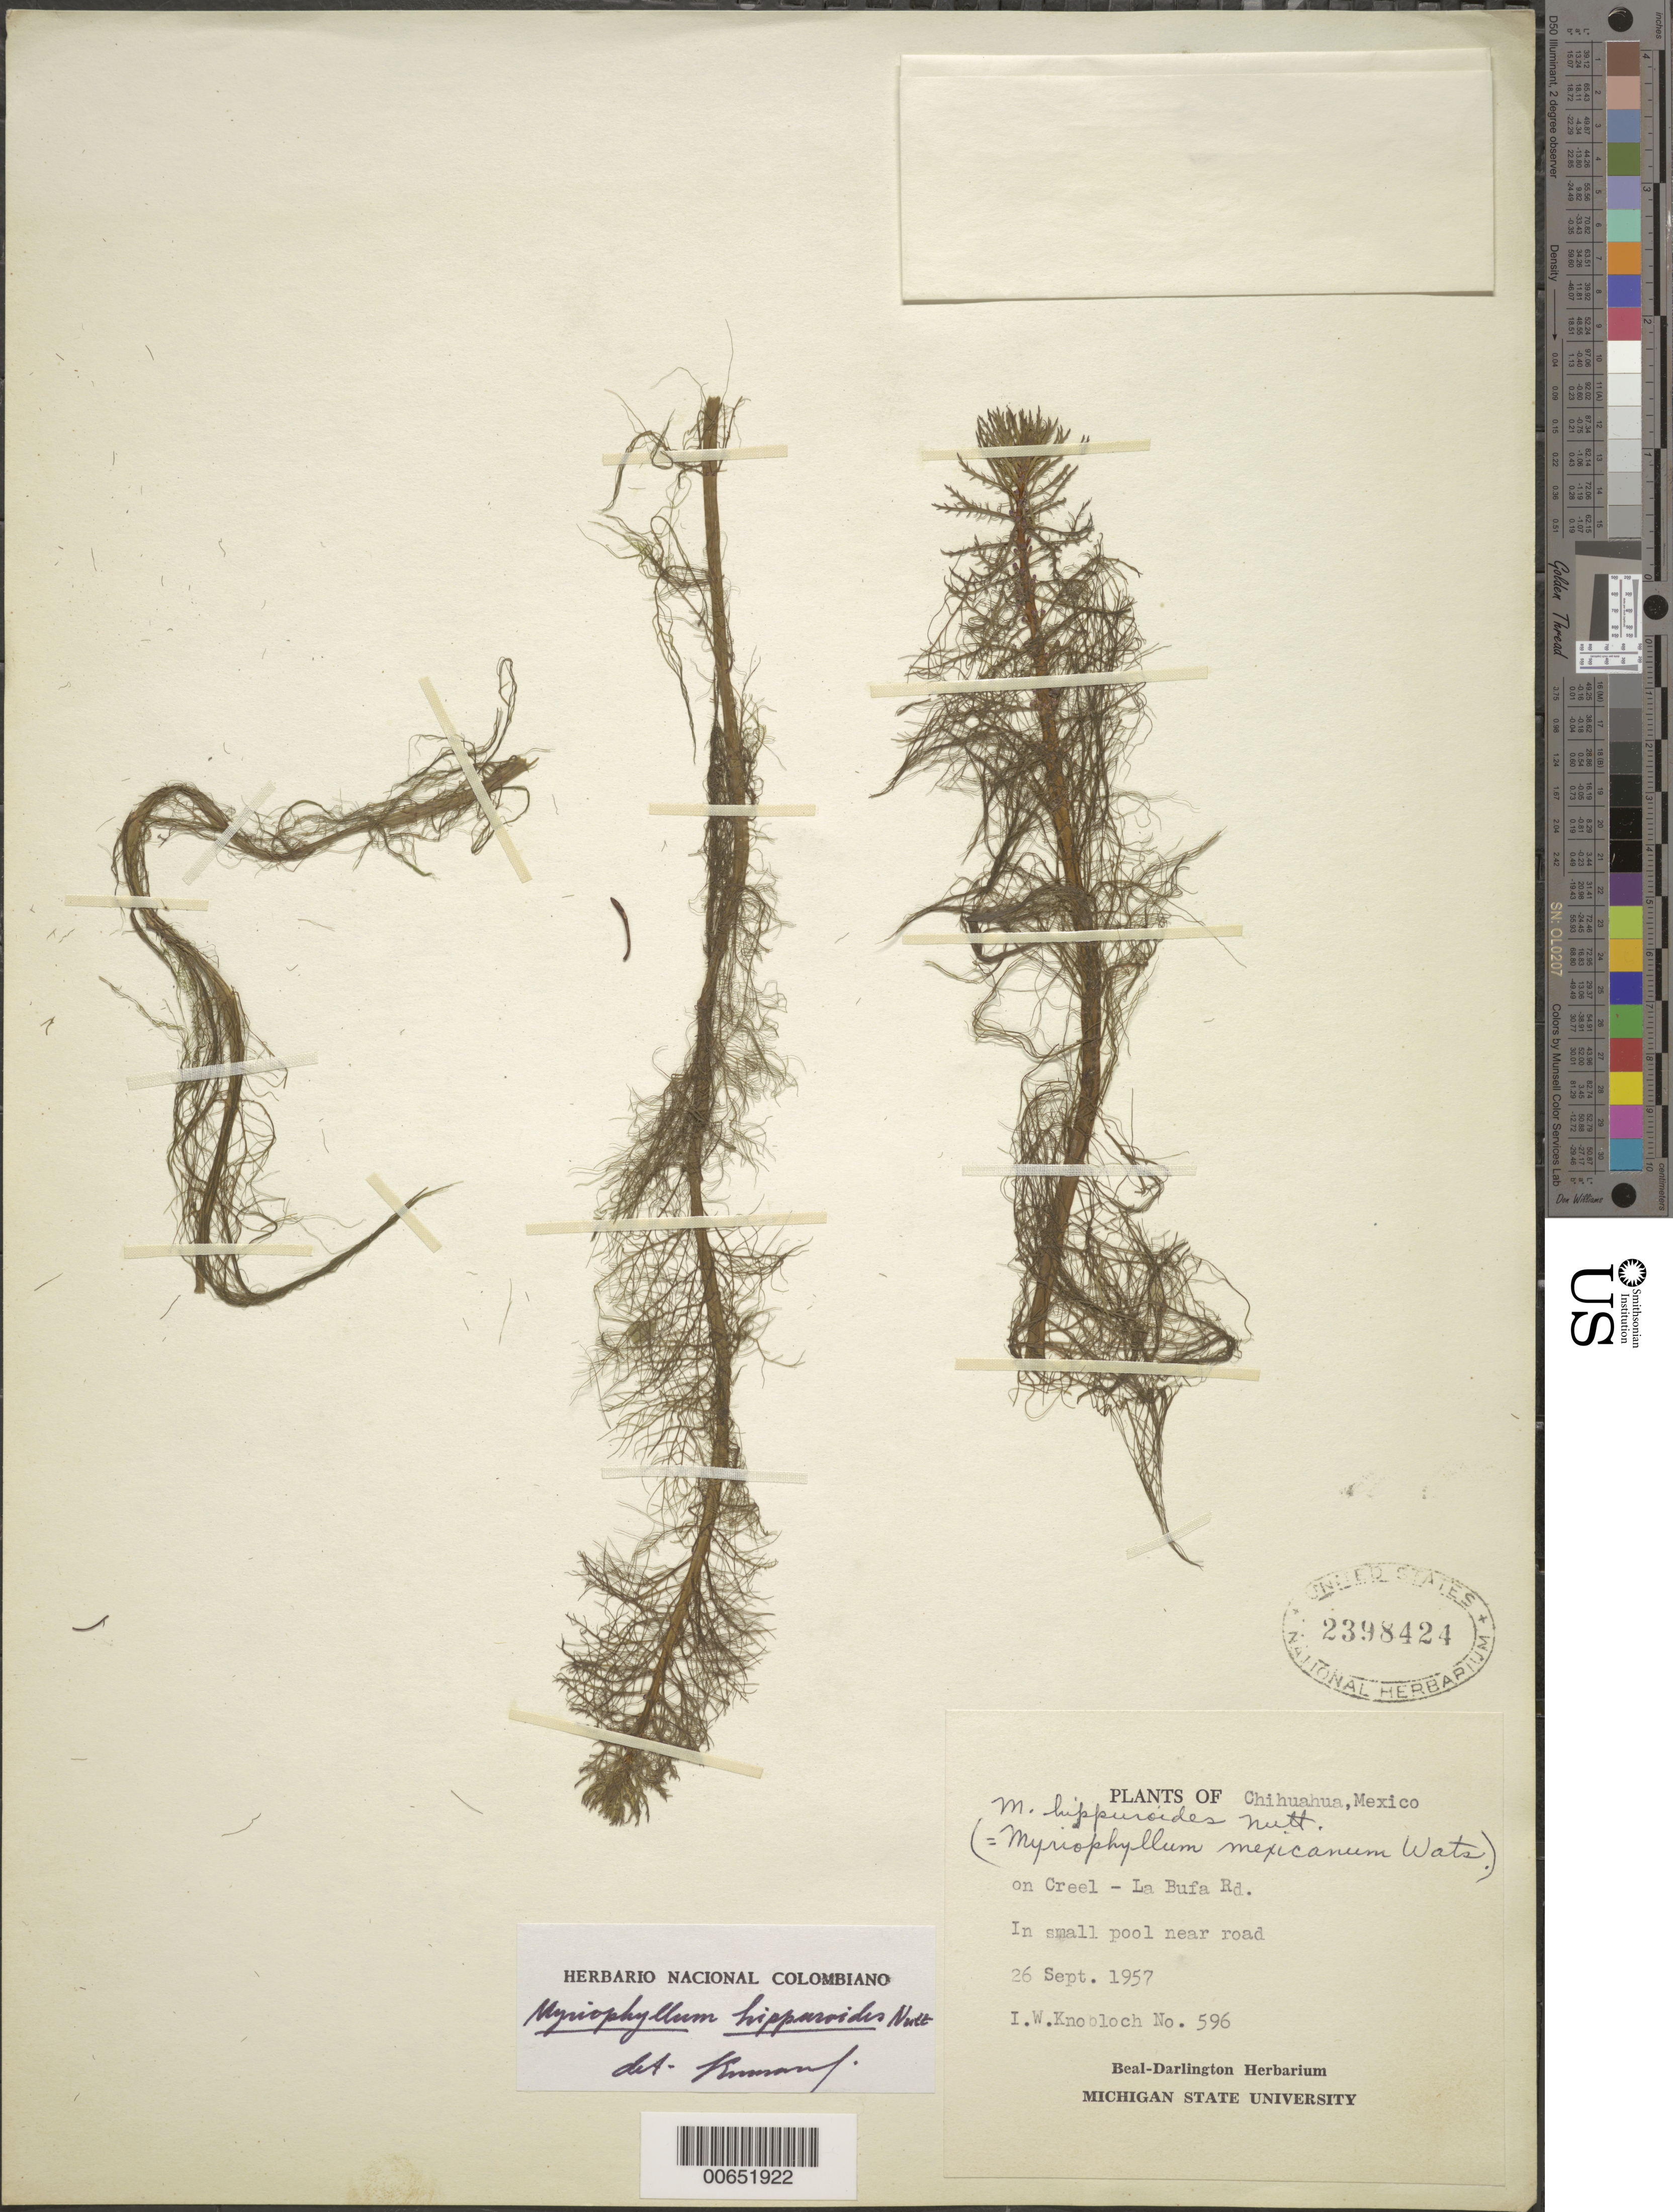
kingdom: Plantae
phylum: Tracheophyta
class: Magnoliopsida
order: Saxifragales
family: Haloragaceae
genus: Myriophyllum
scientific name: Myriophyllum hippuroides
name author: Nutt.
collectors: I. W. Knobloch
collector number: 596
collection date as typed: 26 Sep 1957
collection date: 1957-09-26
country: Mexico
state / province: Chihuahua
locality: On Creel - La Bufa Rd.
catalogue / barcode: US 2398424